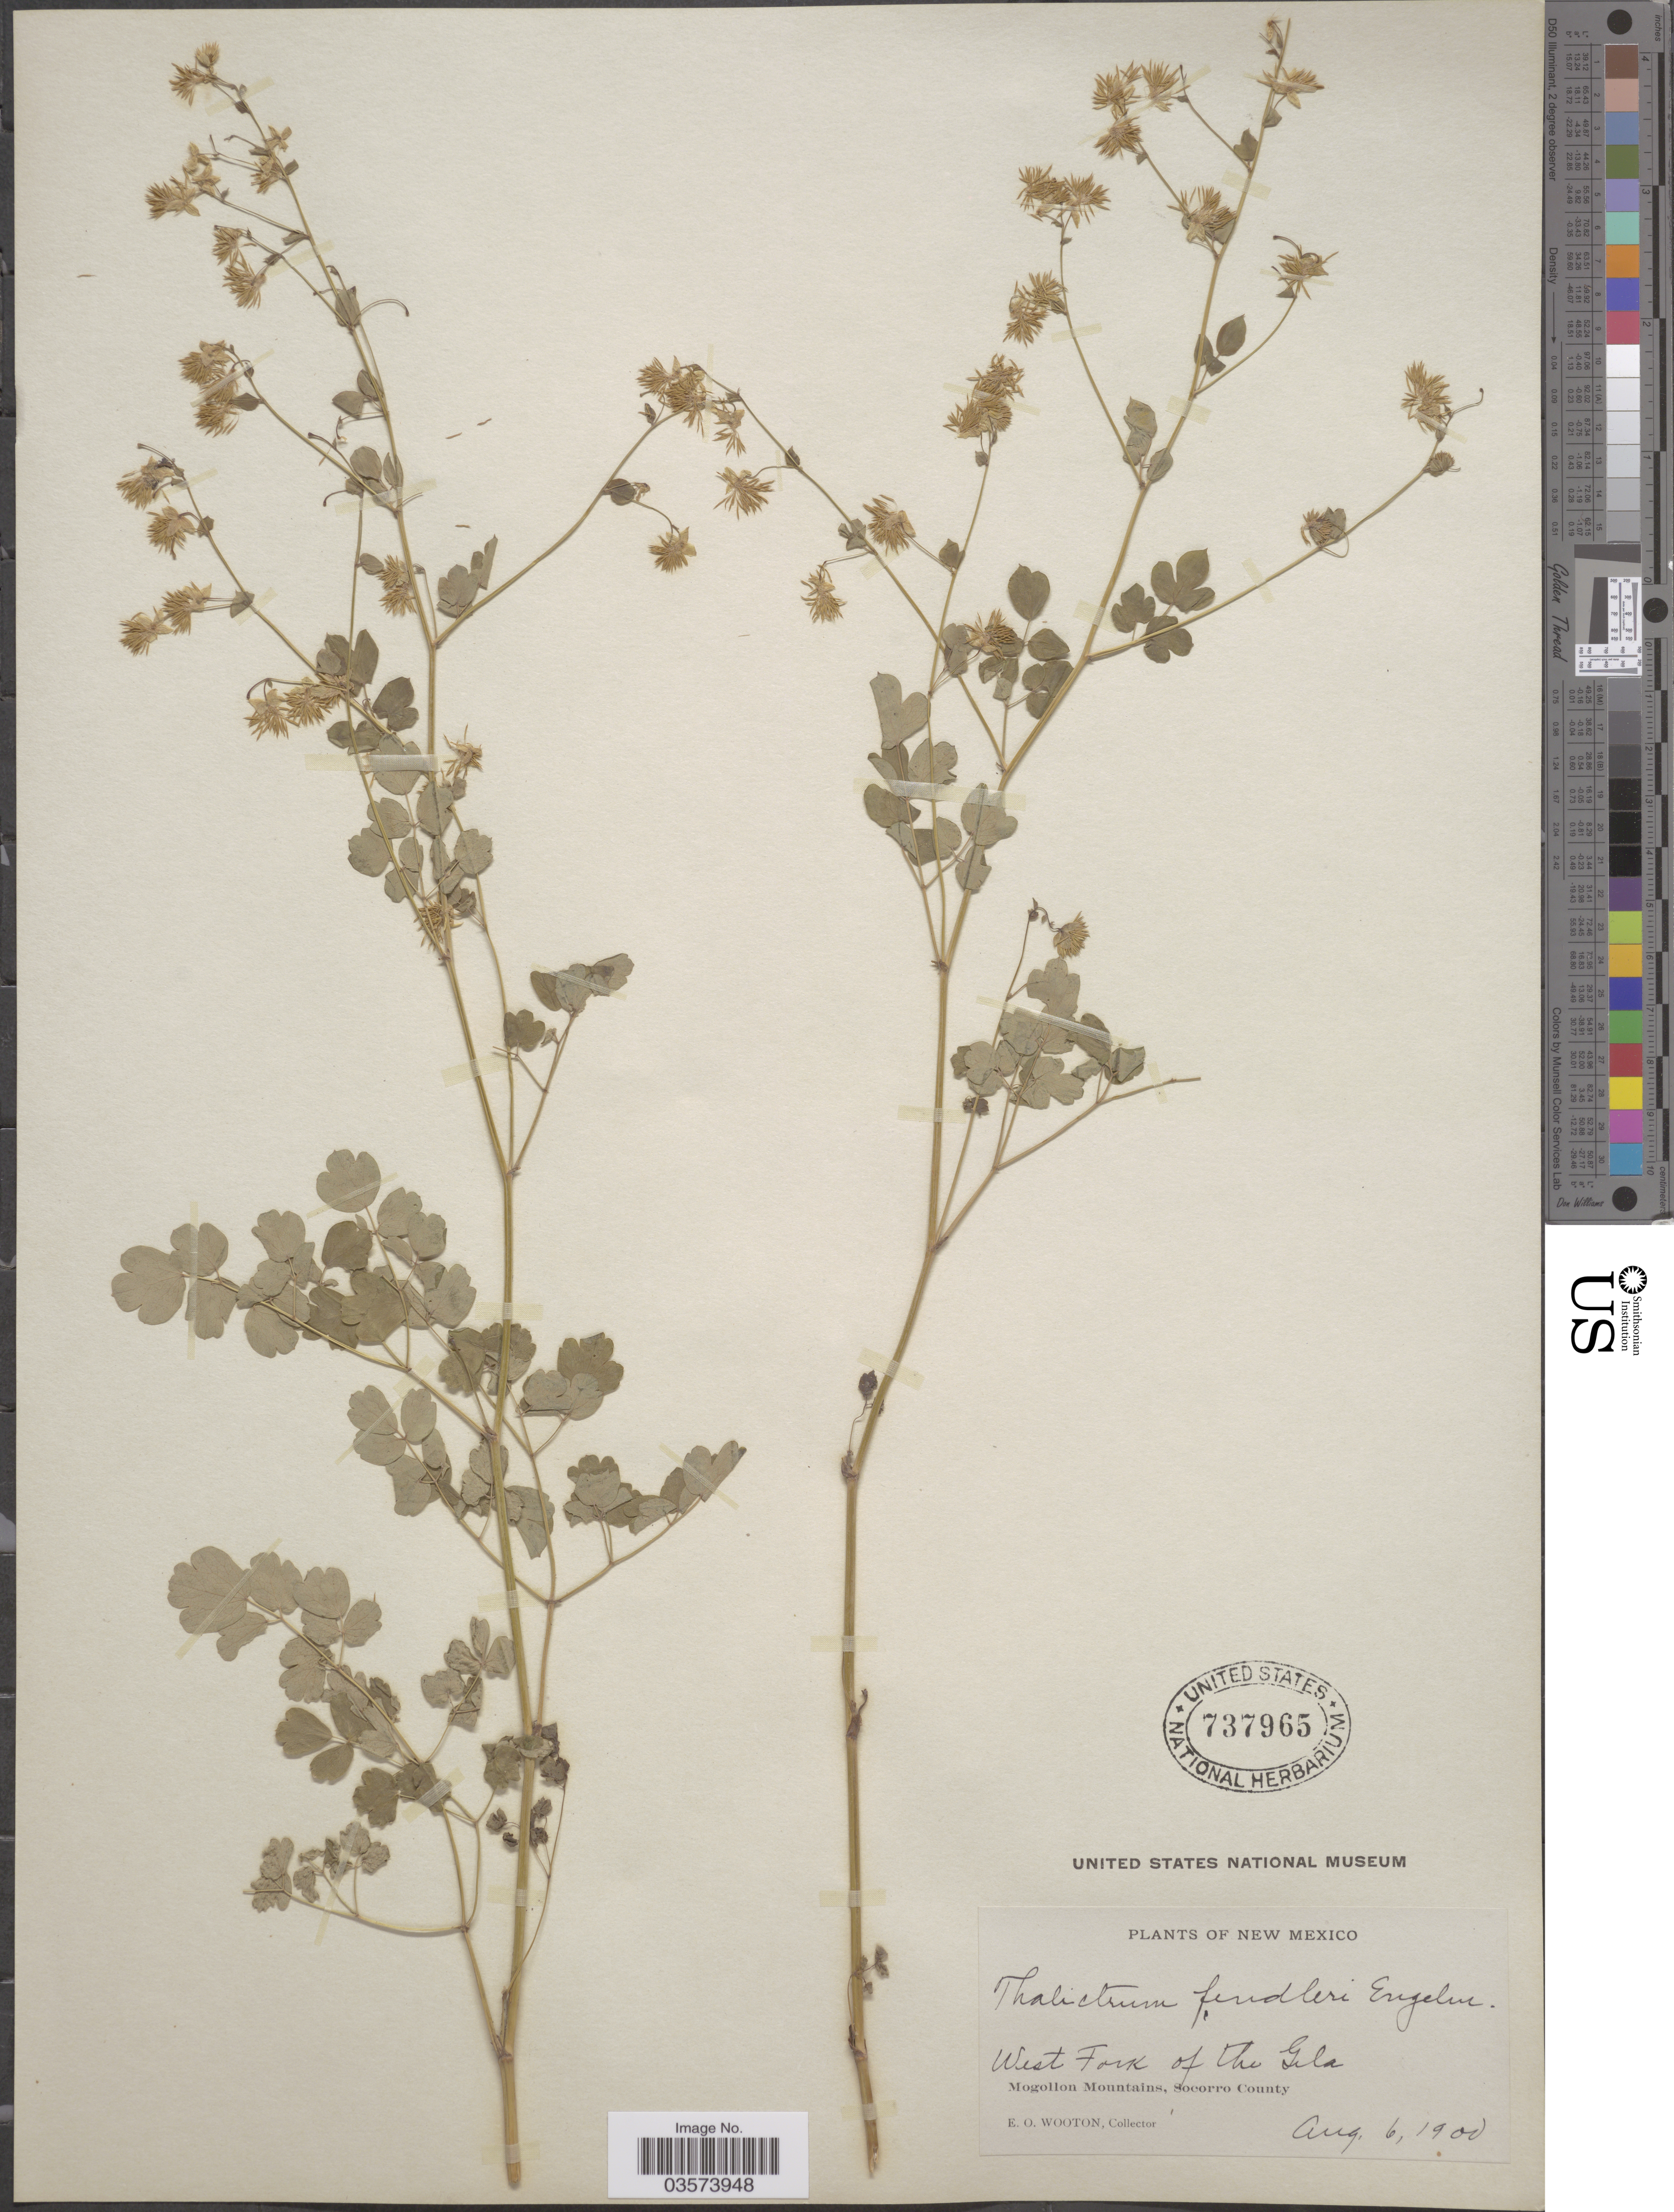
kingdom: Plantae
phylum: Tracheophyta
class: Magnoliopsida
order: Ranunculales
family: Ranunculaceae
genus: Thalictrum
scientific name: Thalictrum fendleri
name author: Engelm. ex A. Gray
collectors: E. O. Wooton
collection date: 1900-08-06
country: United States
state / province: New Mexico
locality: West Fork of the Gila. Mogollon Mountains, Socorro County.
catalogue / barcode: US 737965